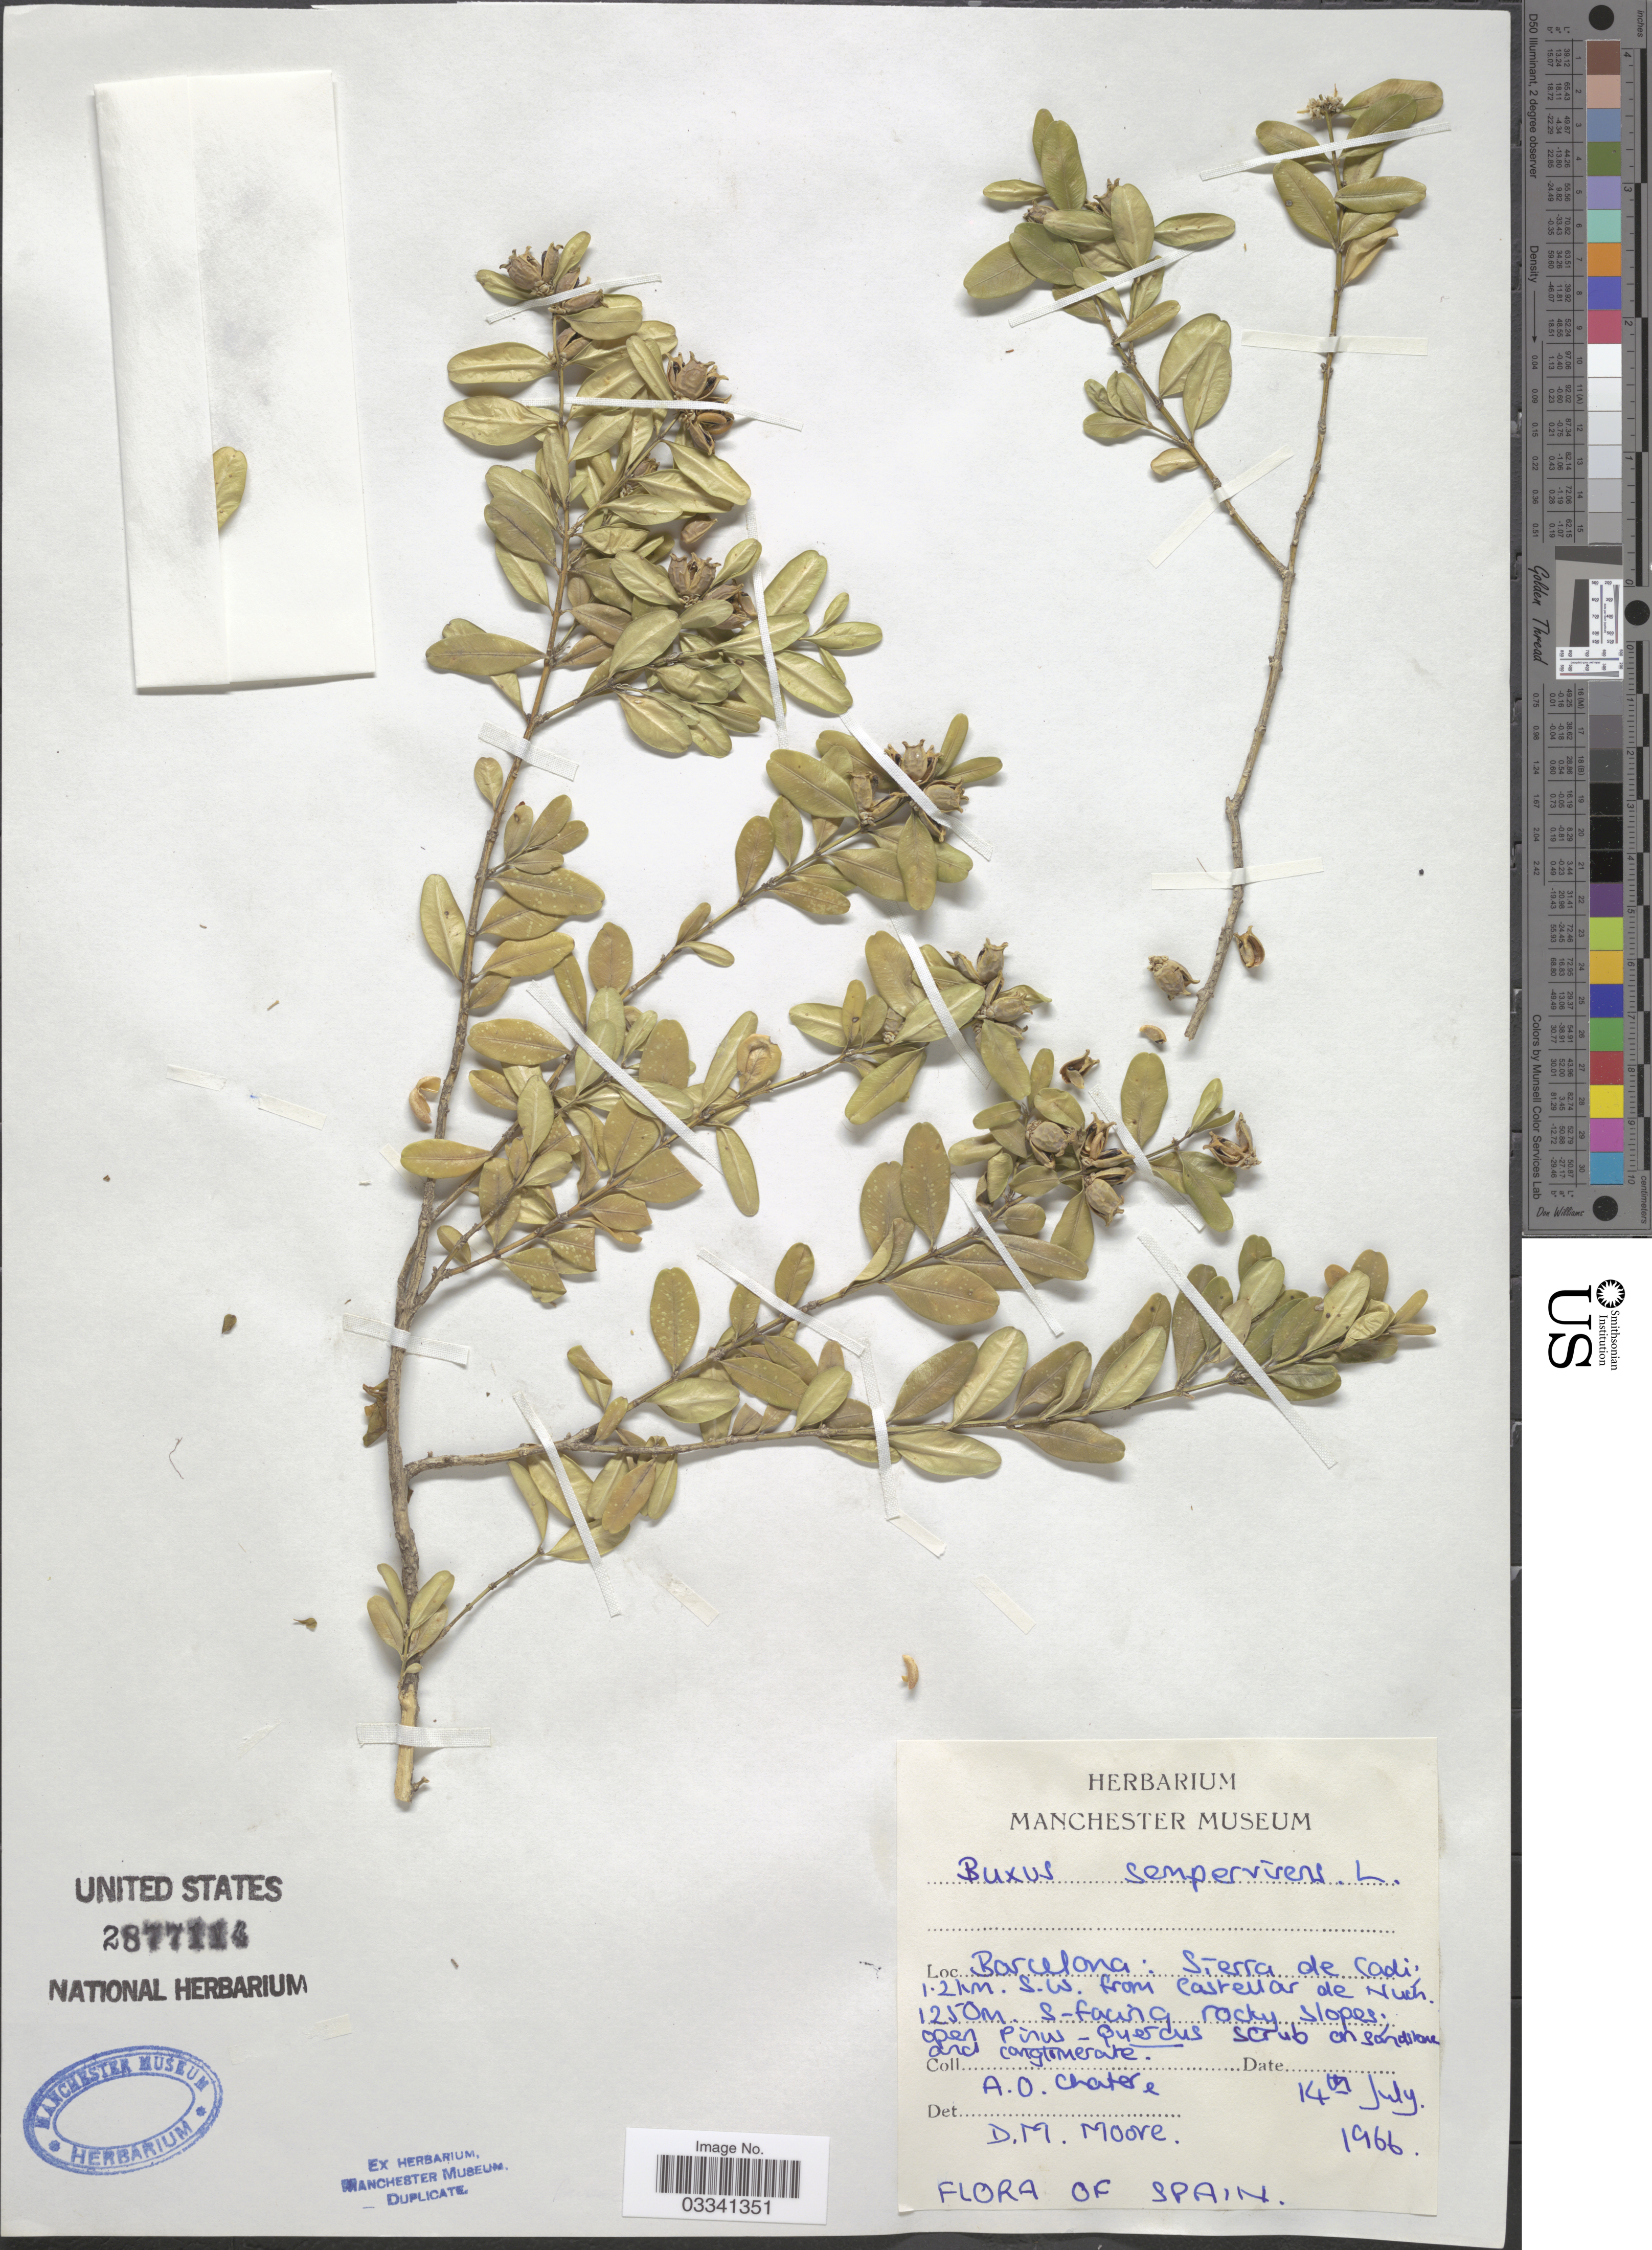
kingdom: Plantae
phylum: Tracheophyta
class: Magnoliopsida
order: Buxales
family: Buxaceae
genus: Buxus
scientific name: Buxus sempervirens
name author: L.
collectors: A. O. Chater & D. Moore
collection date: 1966-07-14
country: Spain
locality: Barcelona: Sierra de Cadi 1-2 km. S.W. from Castellar de Nuch.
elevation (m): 1250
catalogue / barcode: US 2877114